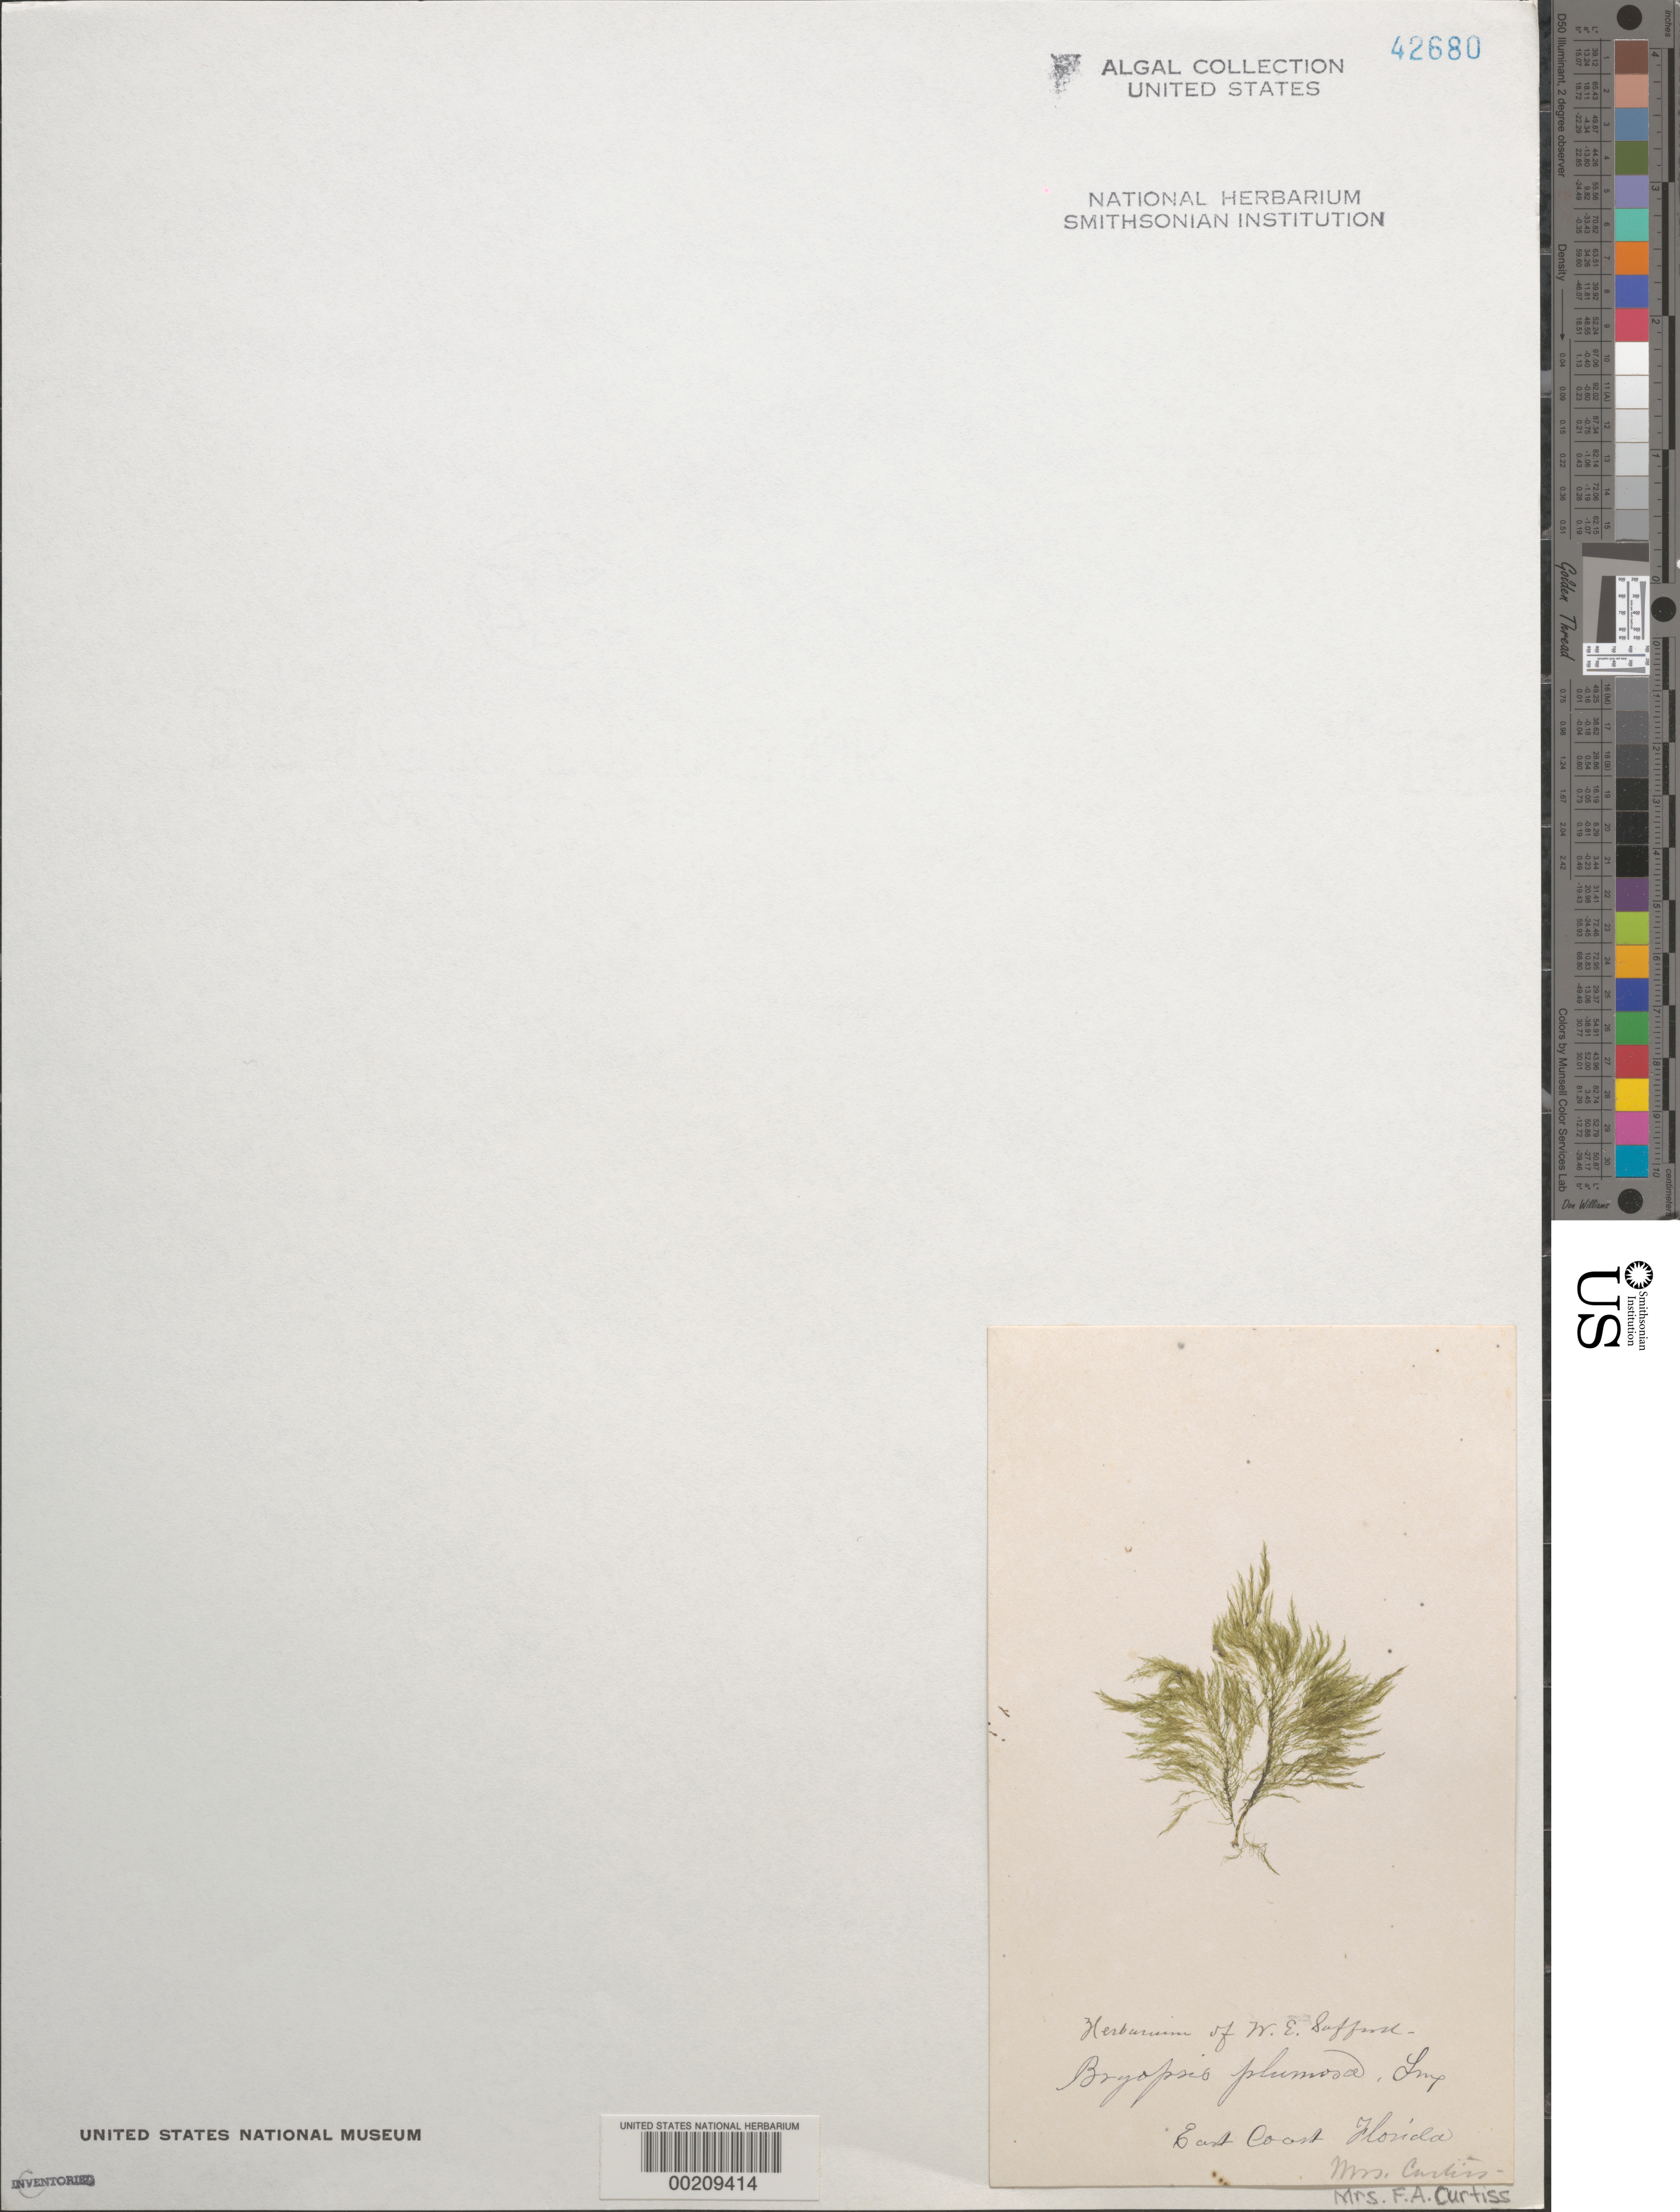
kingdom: Plantae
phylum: Chlorophyta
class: Ulvophyceae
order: Bryopsidales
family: Bryopsidaceae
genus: Bryopsis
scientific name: Bryopsis plumosa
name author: (Huds.) C. Agardh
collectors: F. A. Curtiss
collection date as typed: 18--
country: United States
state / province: Florida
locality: East coast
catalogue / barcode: US 42680